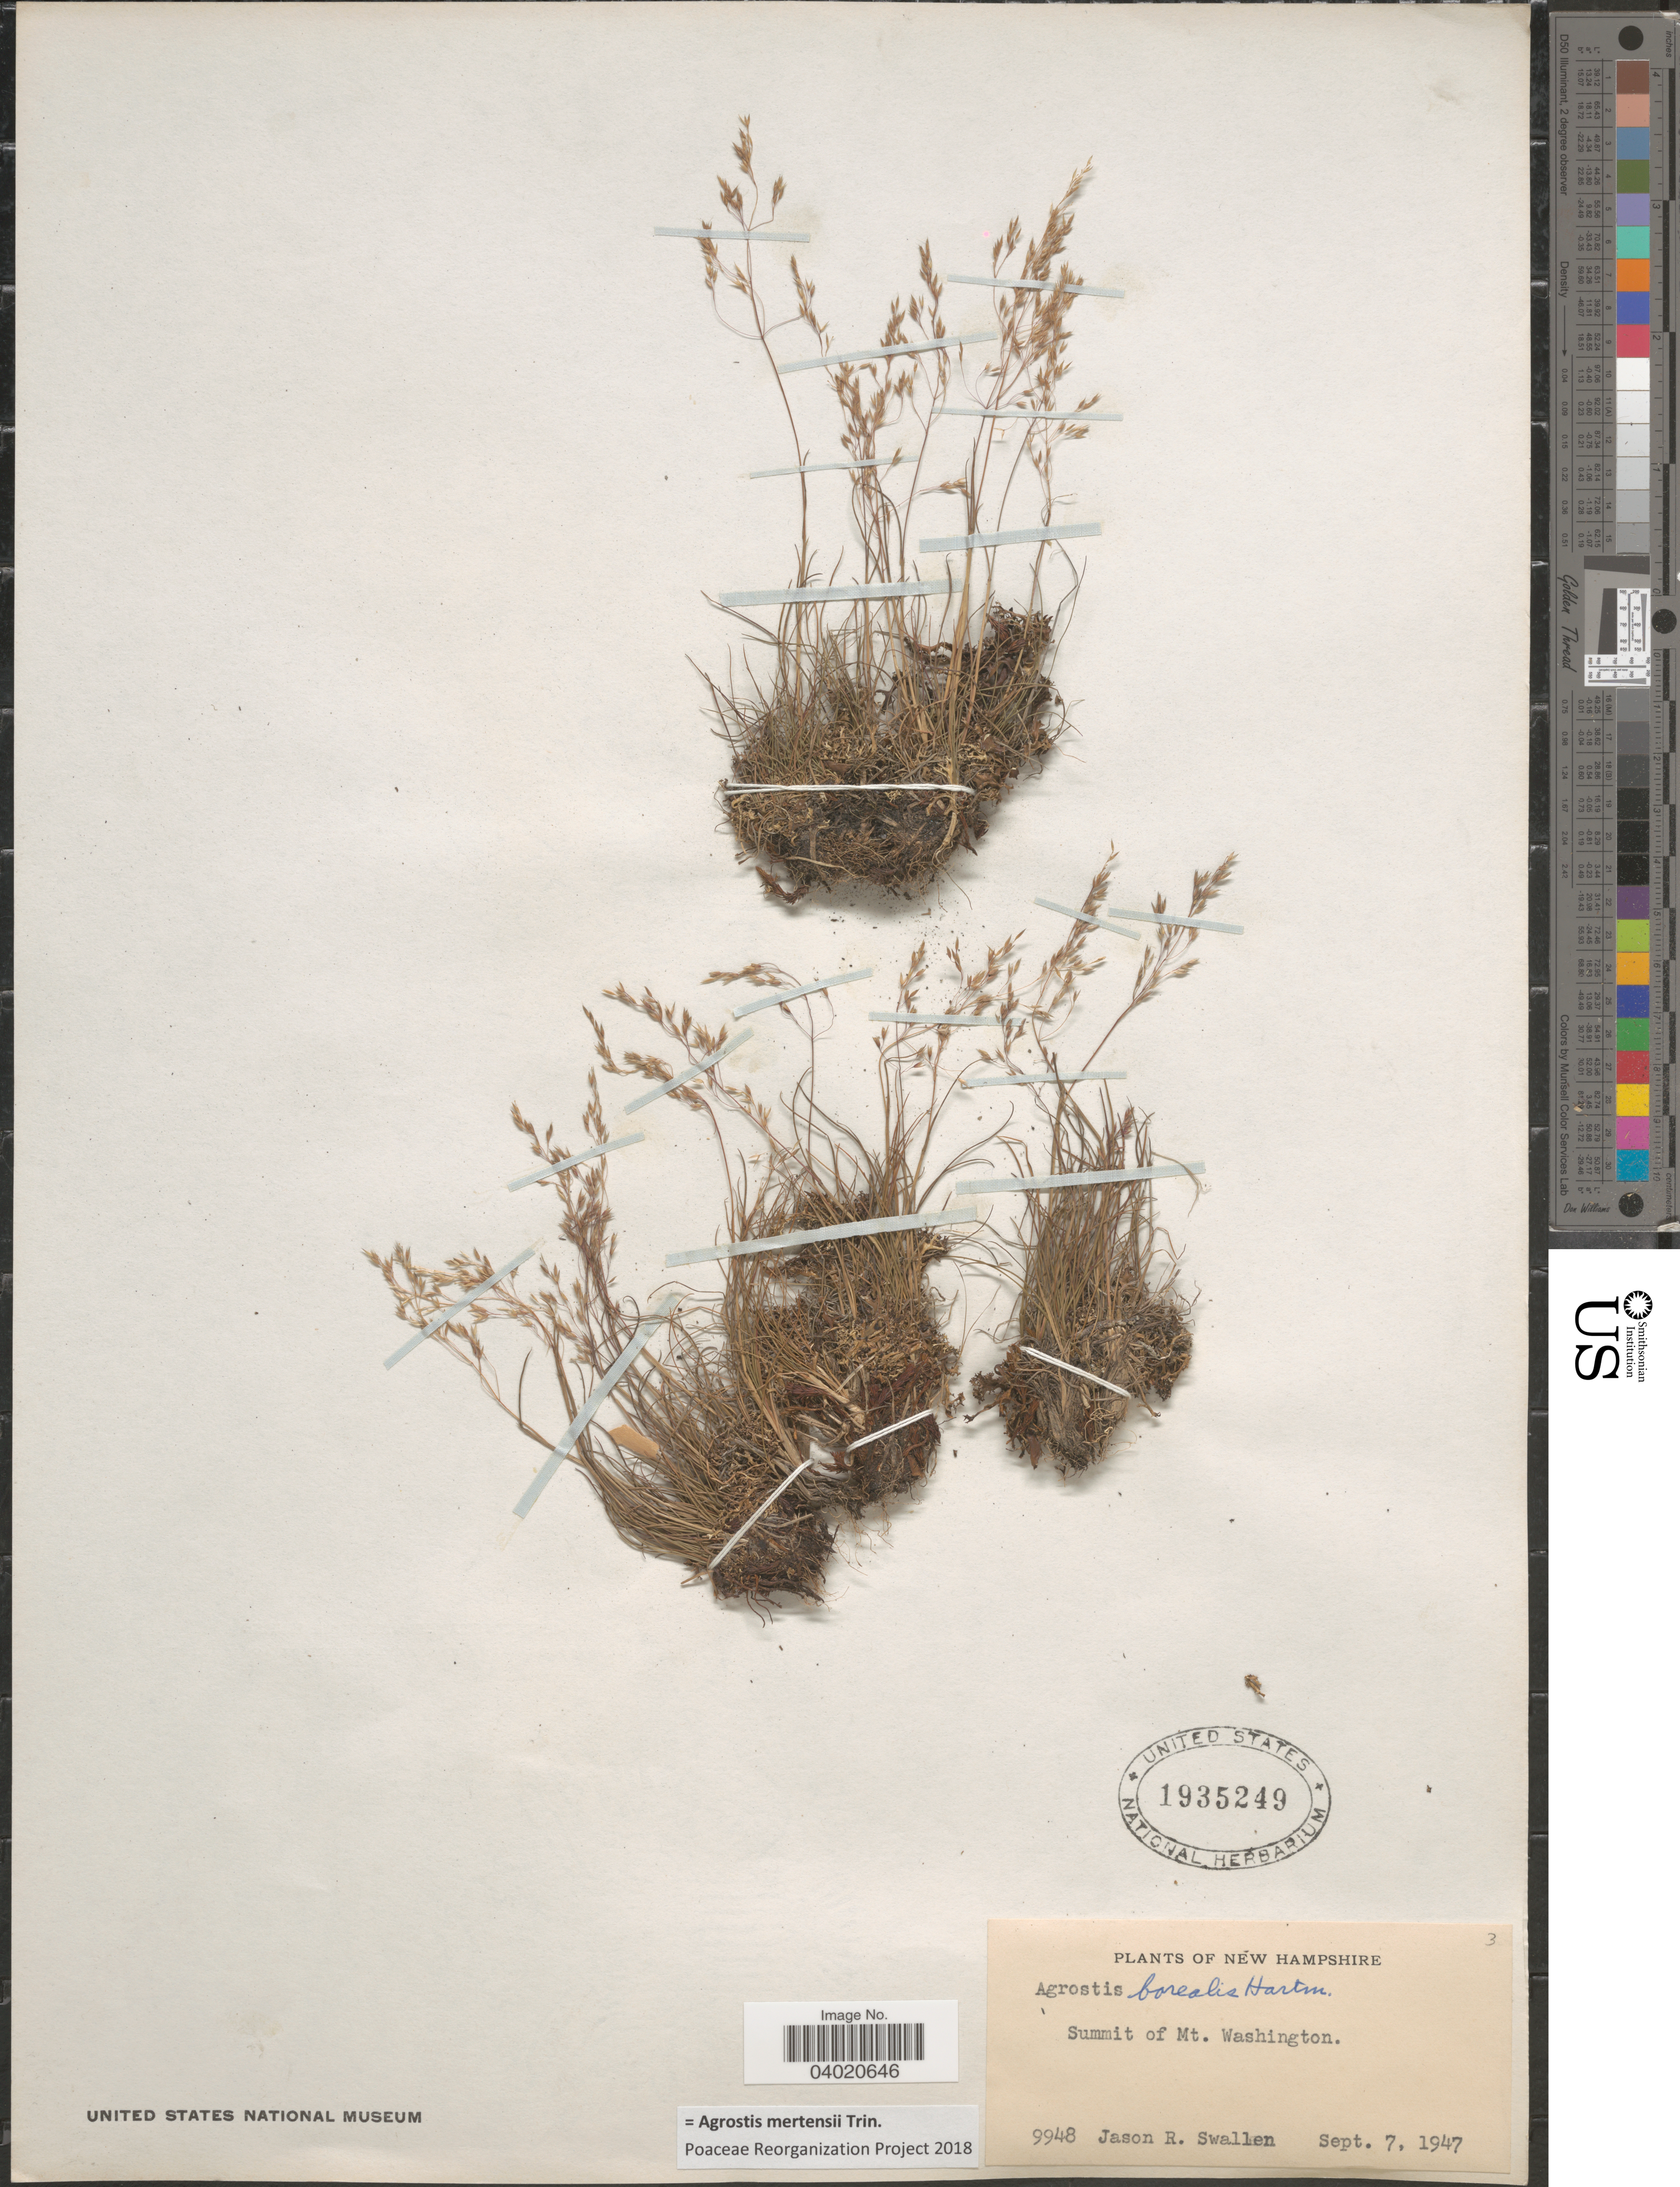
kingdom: Plantae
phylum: Tracheophyta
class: Liliopsida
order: Poales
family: Poaceae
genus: Agrostis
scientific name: Agrostis mertensii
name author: Trin.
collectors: J. R. Swallen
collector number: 9948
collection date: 1947-09-07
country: United States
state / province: New Hampshire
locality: Summit of Mt. Washington.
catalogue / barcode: US 1935249